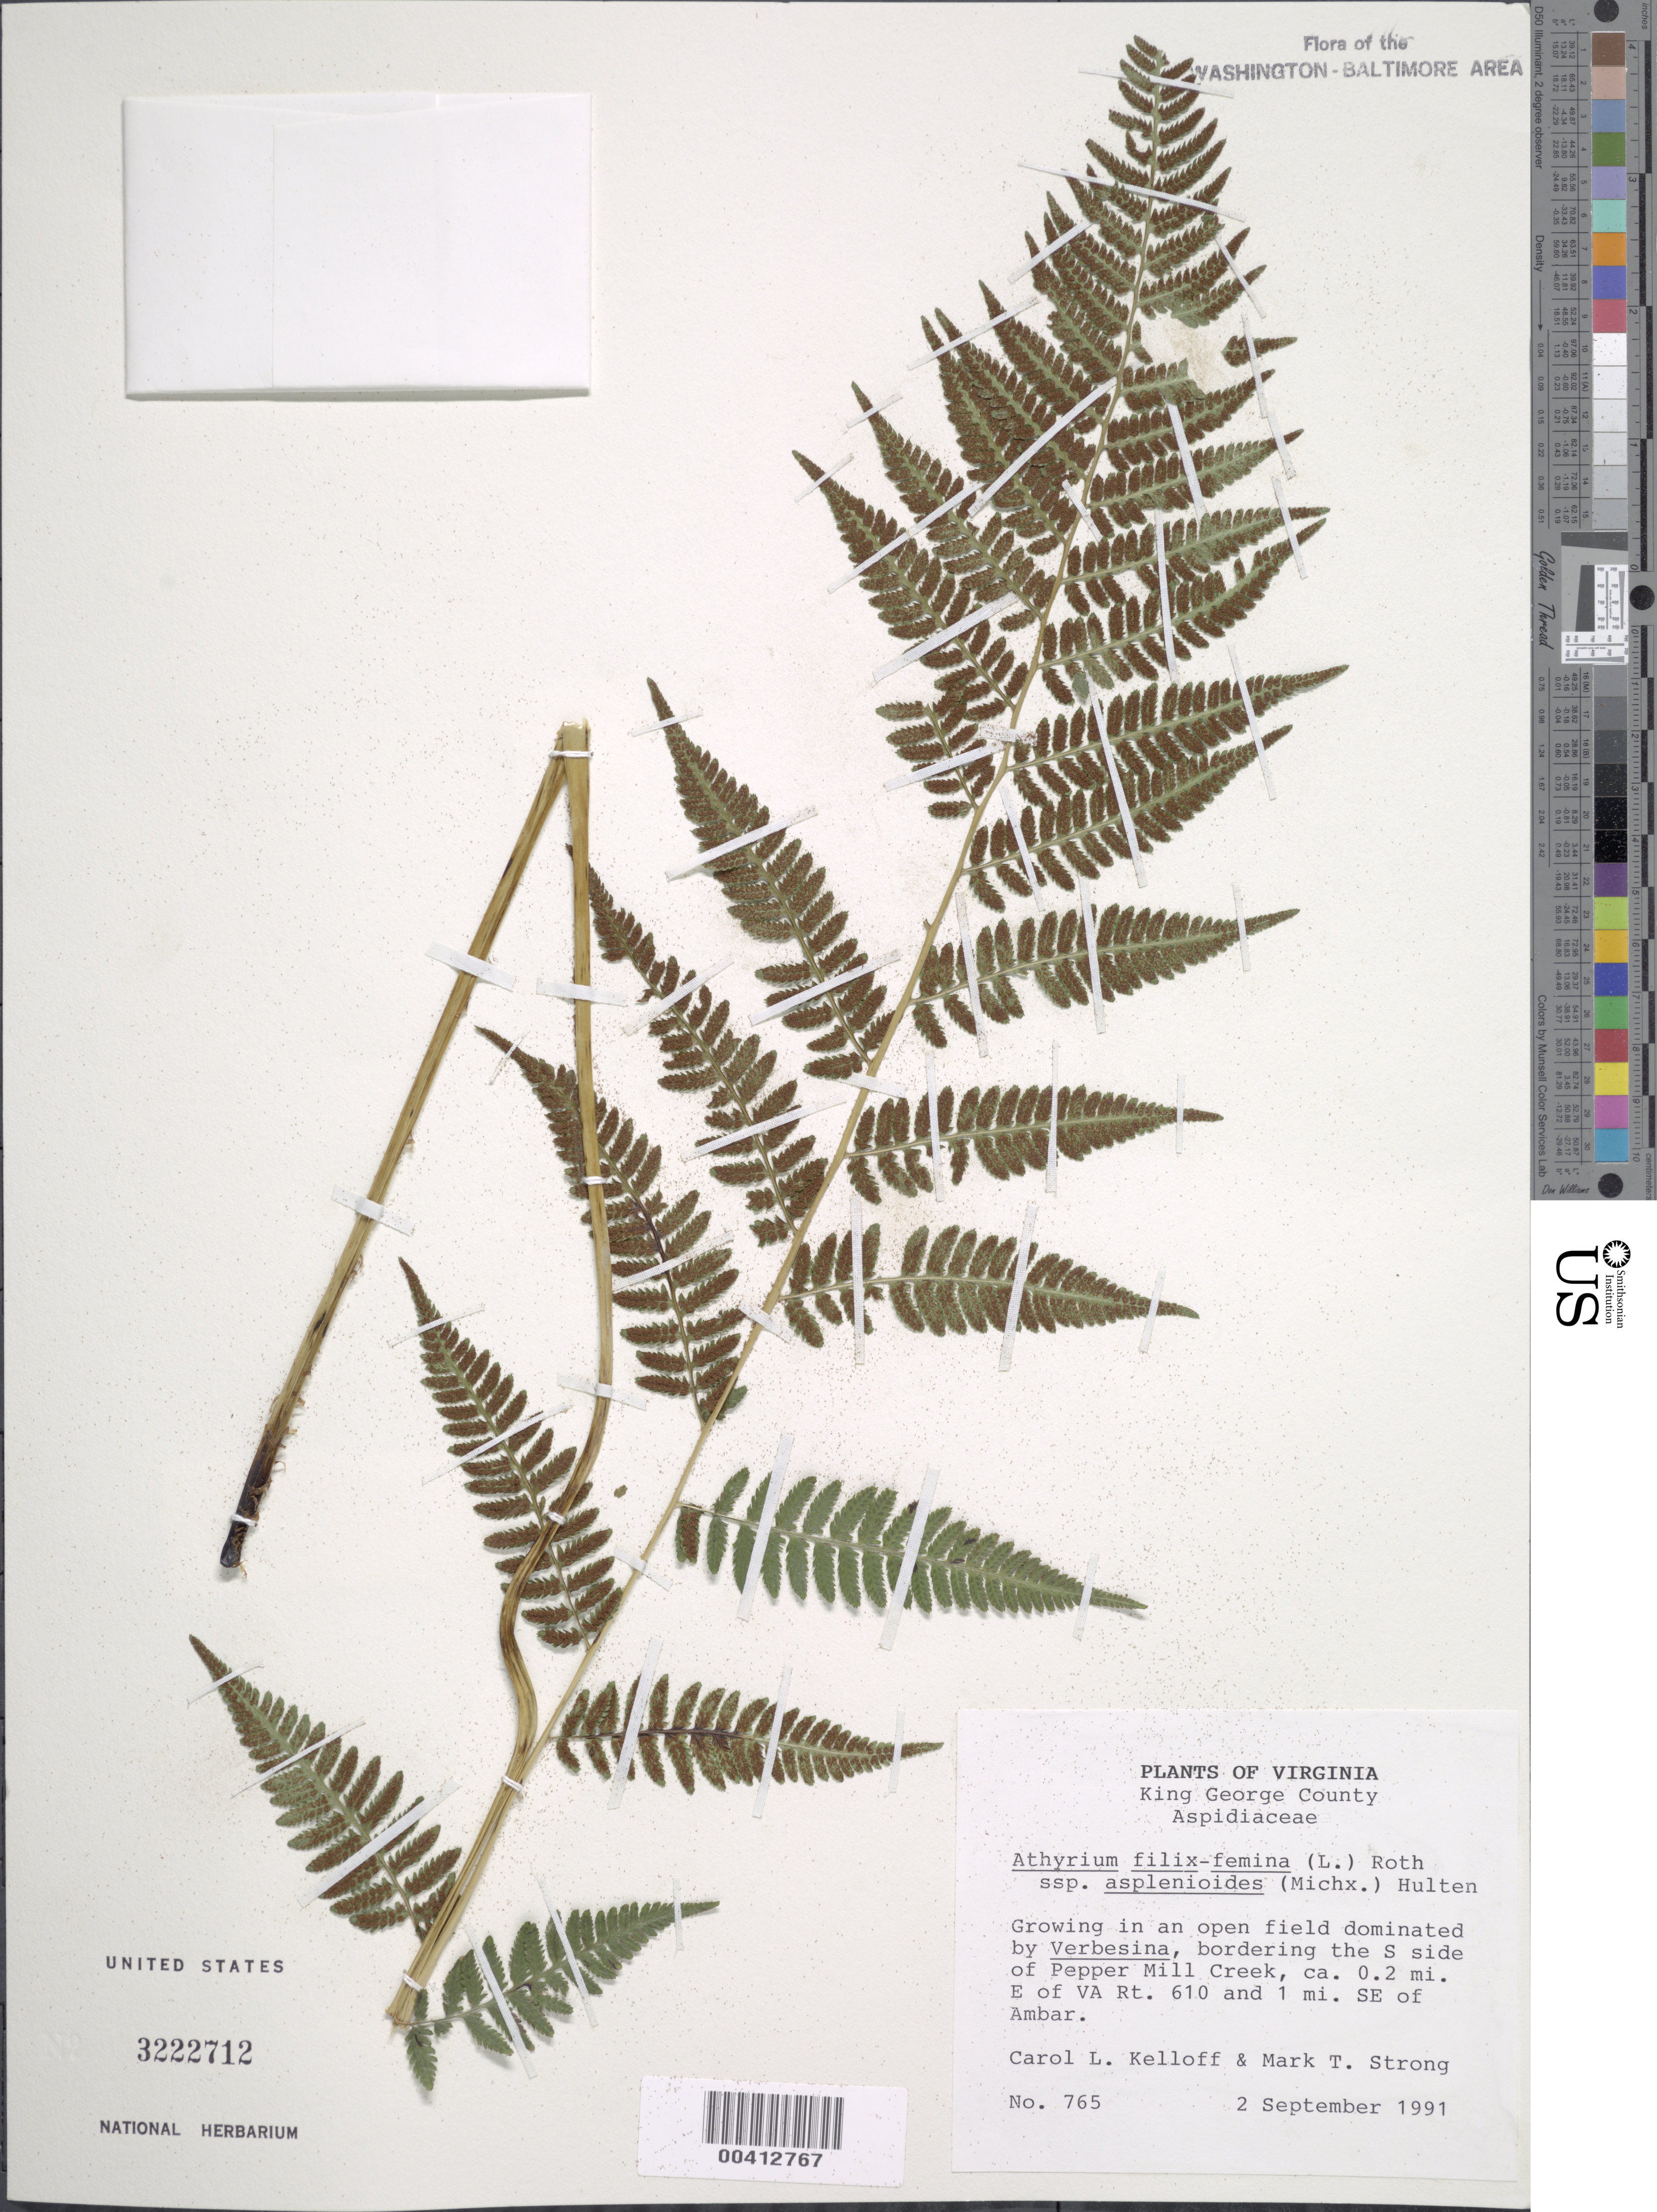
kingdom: Plantae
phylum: Tracheophyta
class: Polypodiopsida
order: Polypodiales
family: Athyriaceae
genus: Athyrium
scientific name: Athyrium filix-femina var. asplenioides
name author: (Michx.) Farw.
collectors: C. L. Kelloff & M. T. Strong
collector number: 765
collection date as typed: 02 Sep 1991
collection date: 1991-09-02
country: United States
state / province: Virginia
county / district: King George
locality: Se of Ambar, E of Va Rt 610, S of Pepper Millcreek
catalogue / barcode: US 3222712